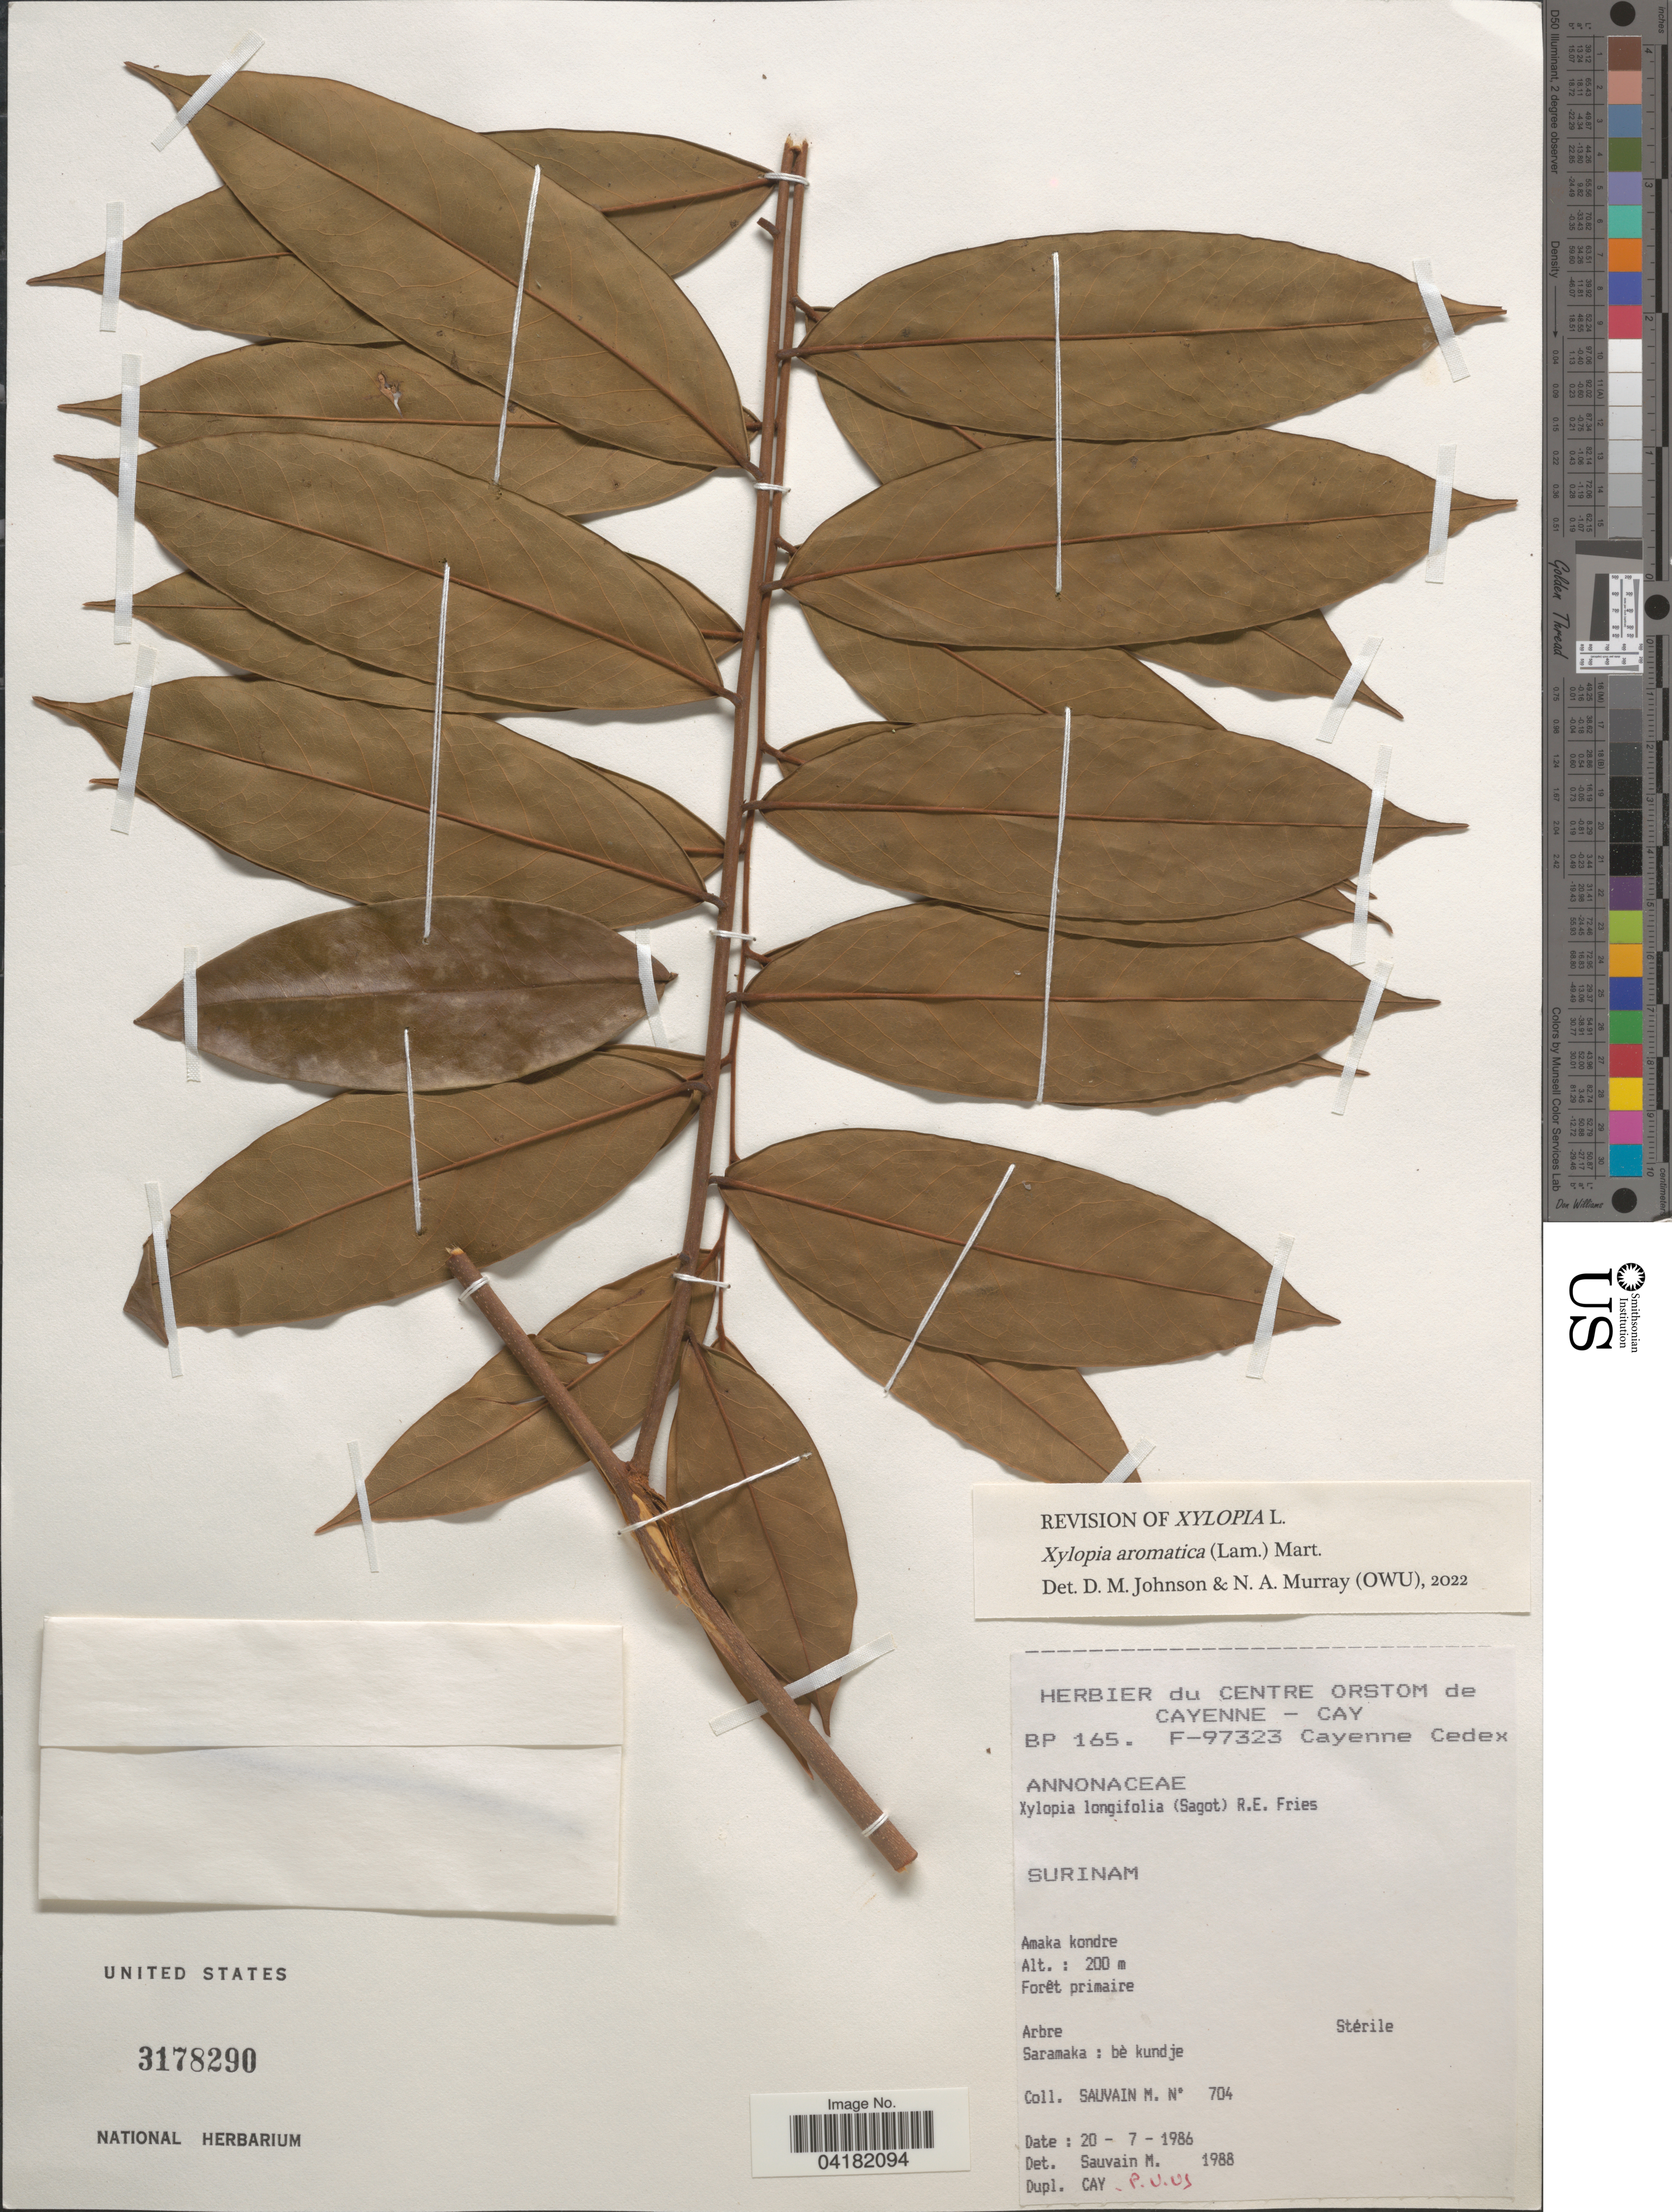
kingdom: Plantae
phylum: Tracheophyta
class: Magnoliopsida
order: Magnoliales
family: Annonaceae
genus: Xylopia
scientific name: Xylopia aromatica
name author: (Lam.) Mart.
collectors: M. Sauvain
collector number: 704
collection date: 1986-07-20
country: Suriname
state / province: Saramacca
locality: Surinam. Amaka kondre. Saramaka : bè kundje.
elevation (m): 200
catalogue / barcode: US 3178290